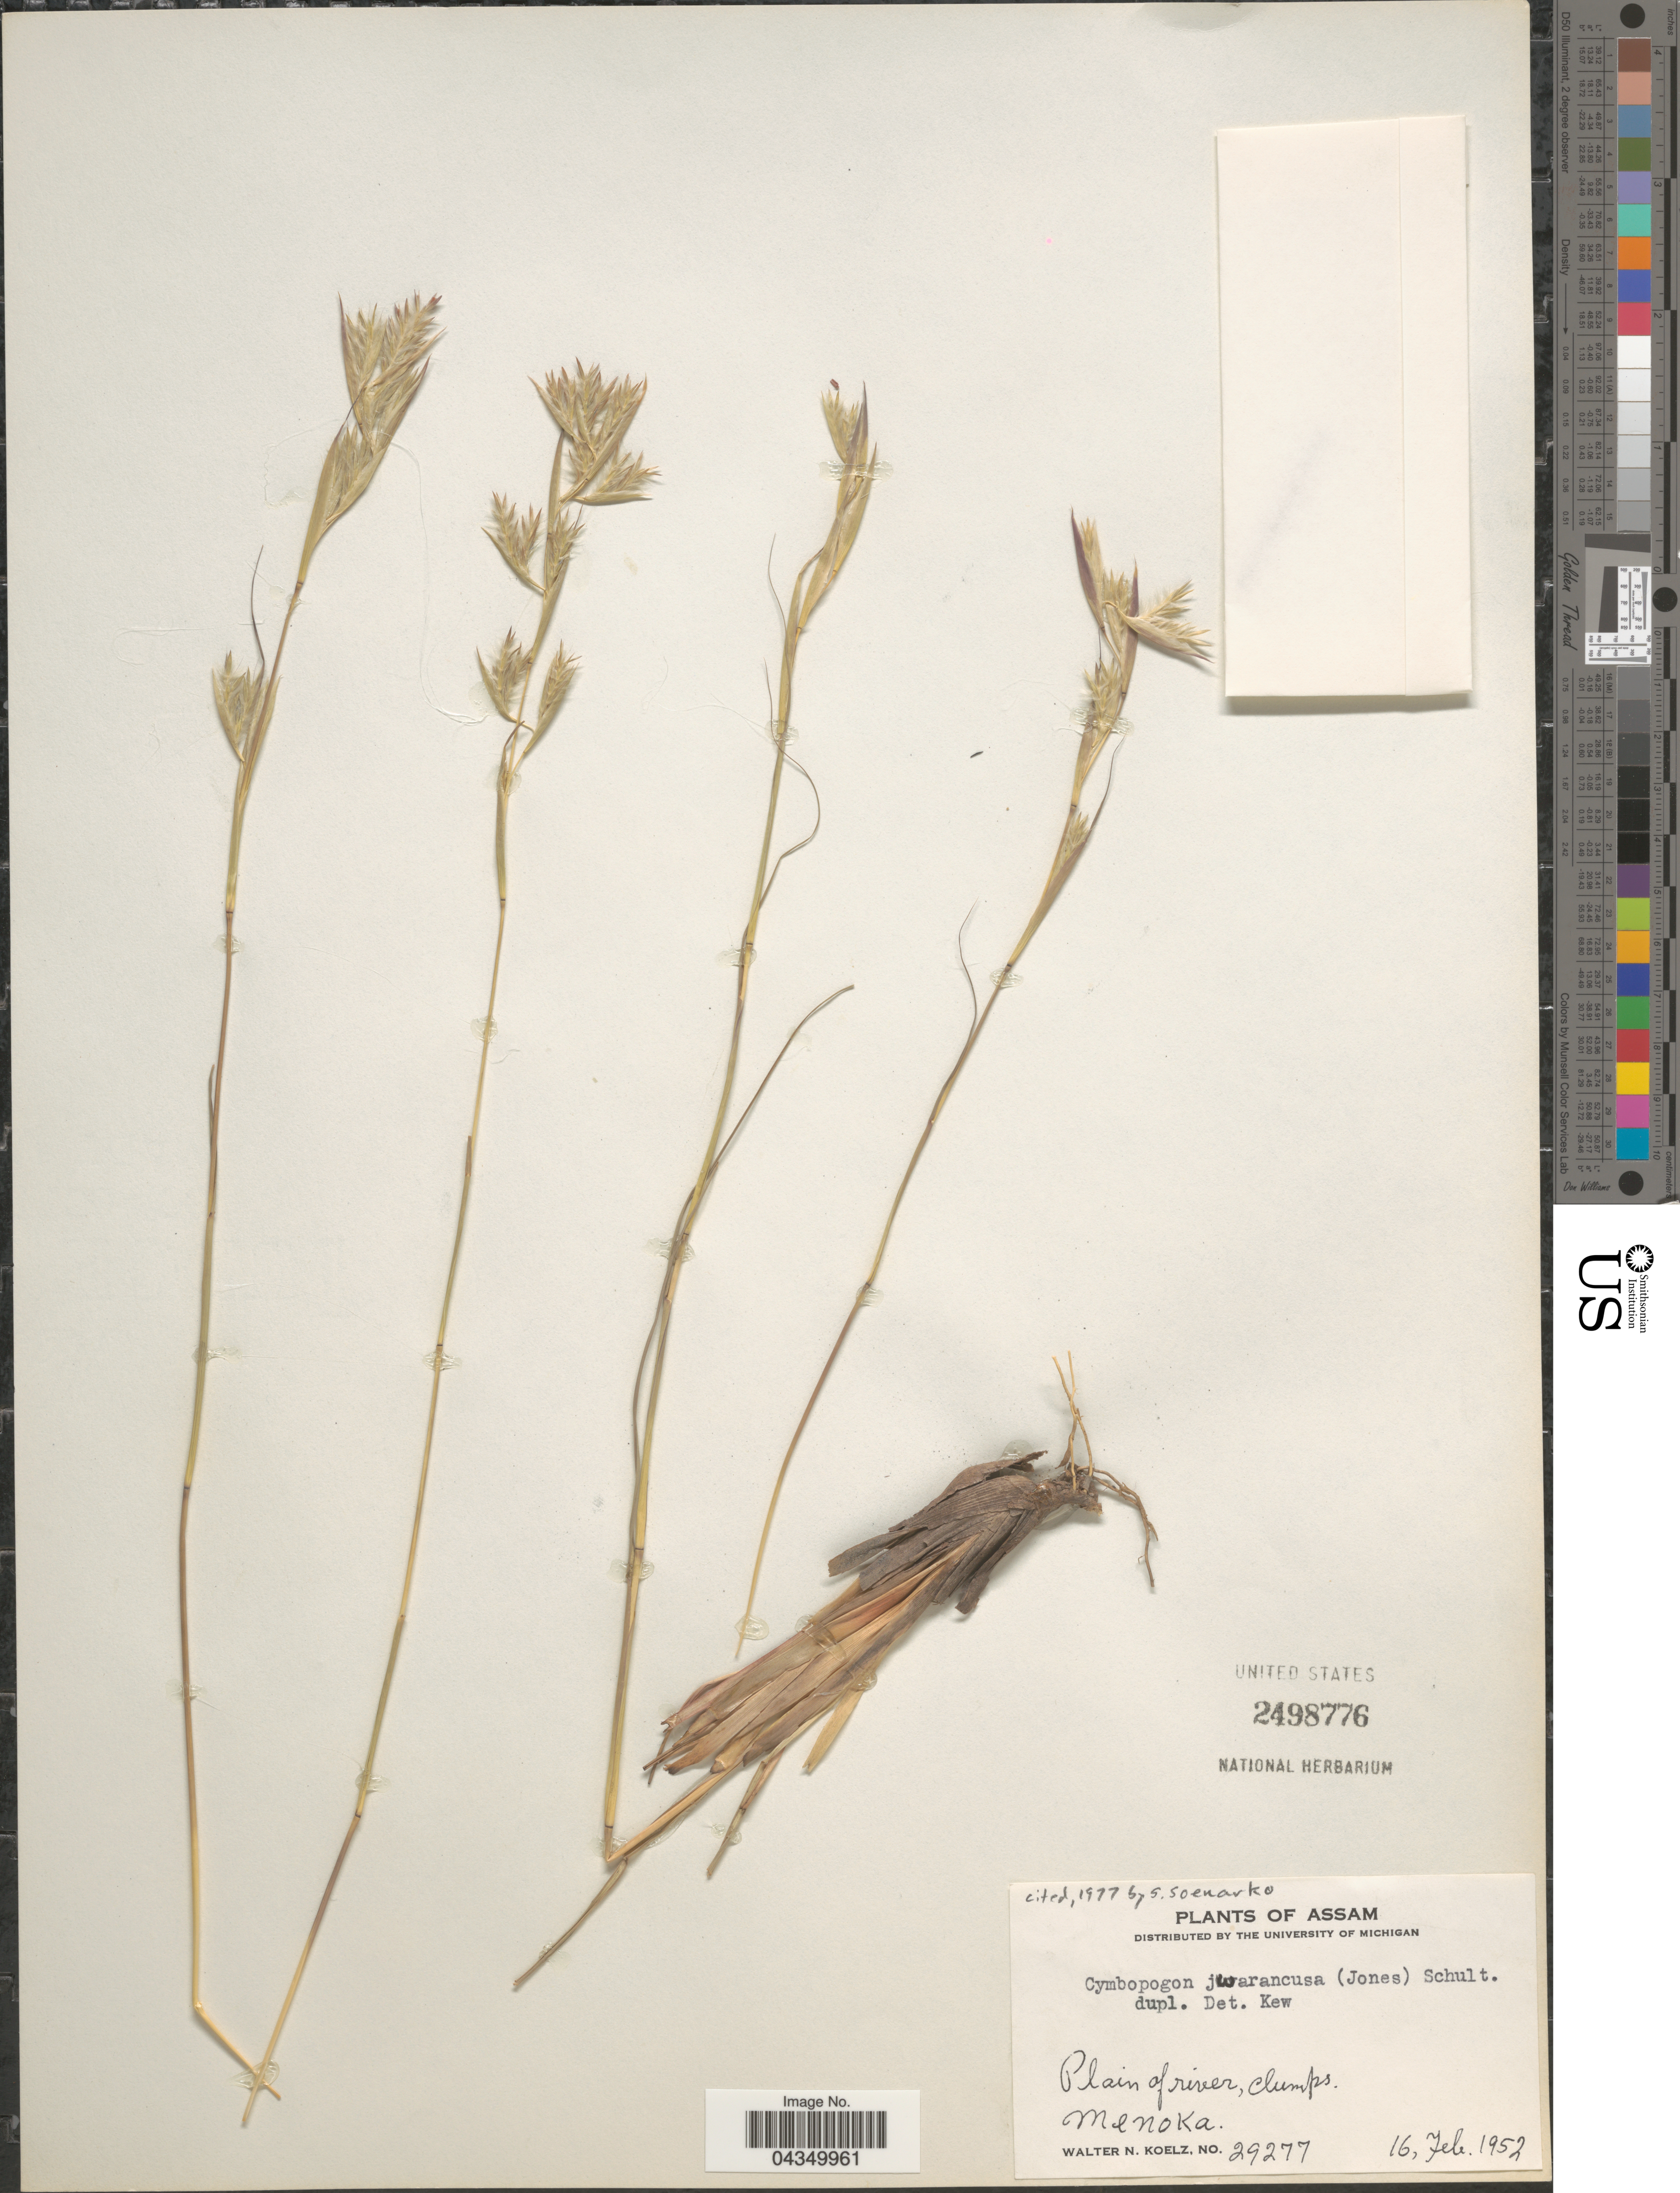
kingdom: Plantae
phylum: Tracheophyta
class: Liliopsida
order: Poales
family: Poaceae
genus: Cymbopogon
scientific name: Cymbopogon iwarancusa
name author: (Jones) Schult.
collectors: W. N. Koelz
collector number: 29277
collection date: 1952-02-16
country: India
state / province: Assam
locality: Menoka.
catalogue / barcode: US 2498776